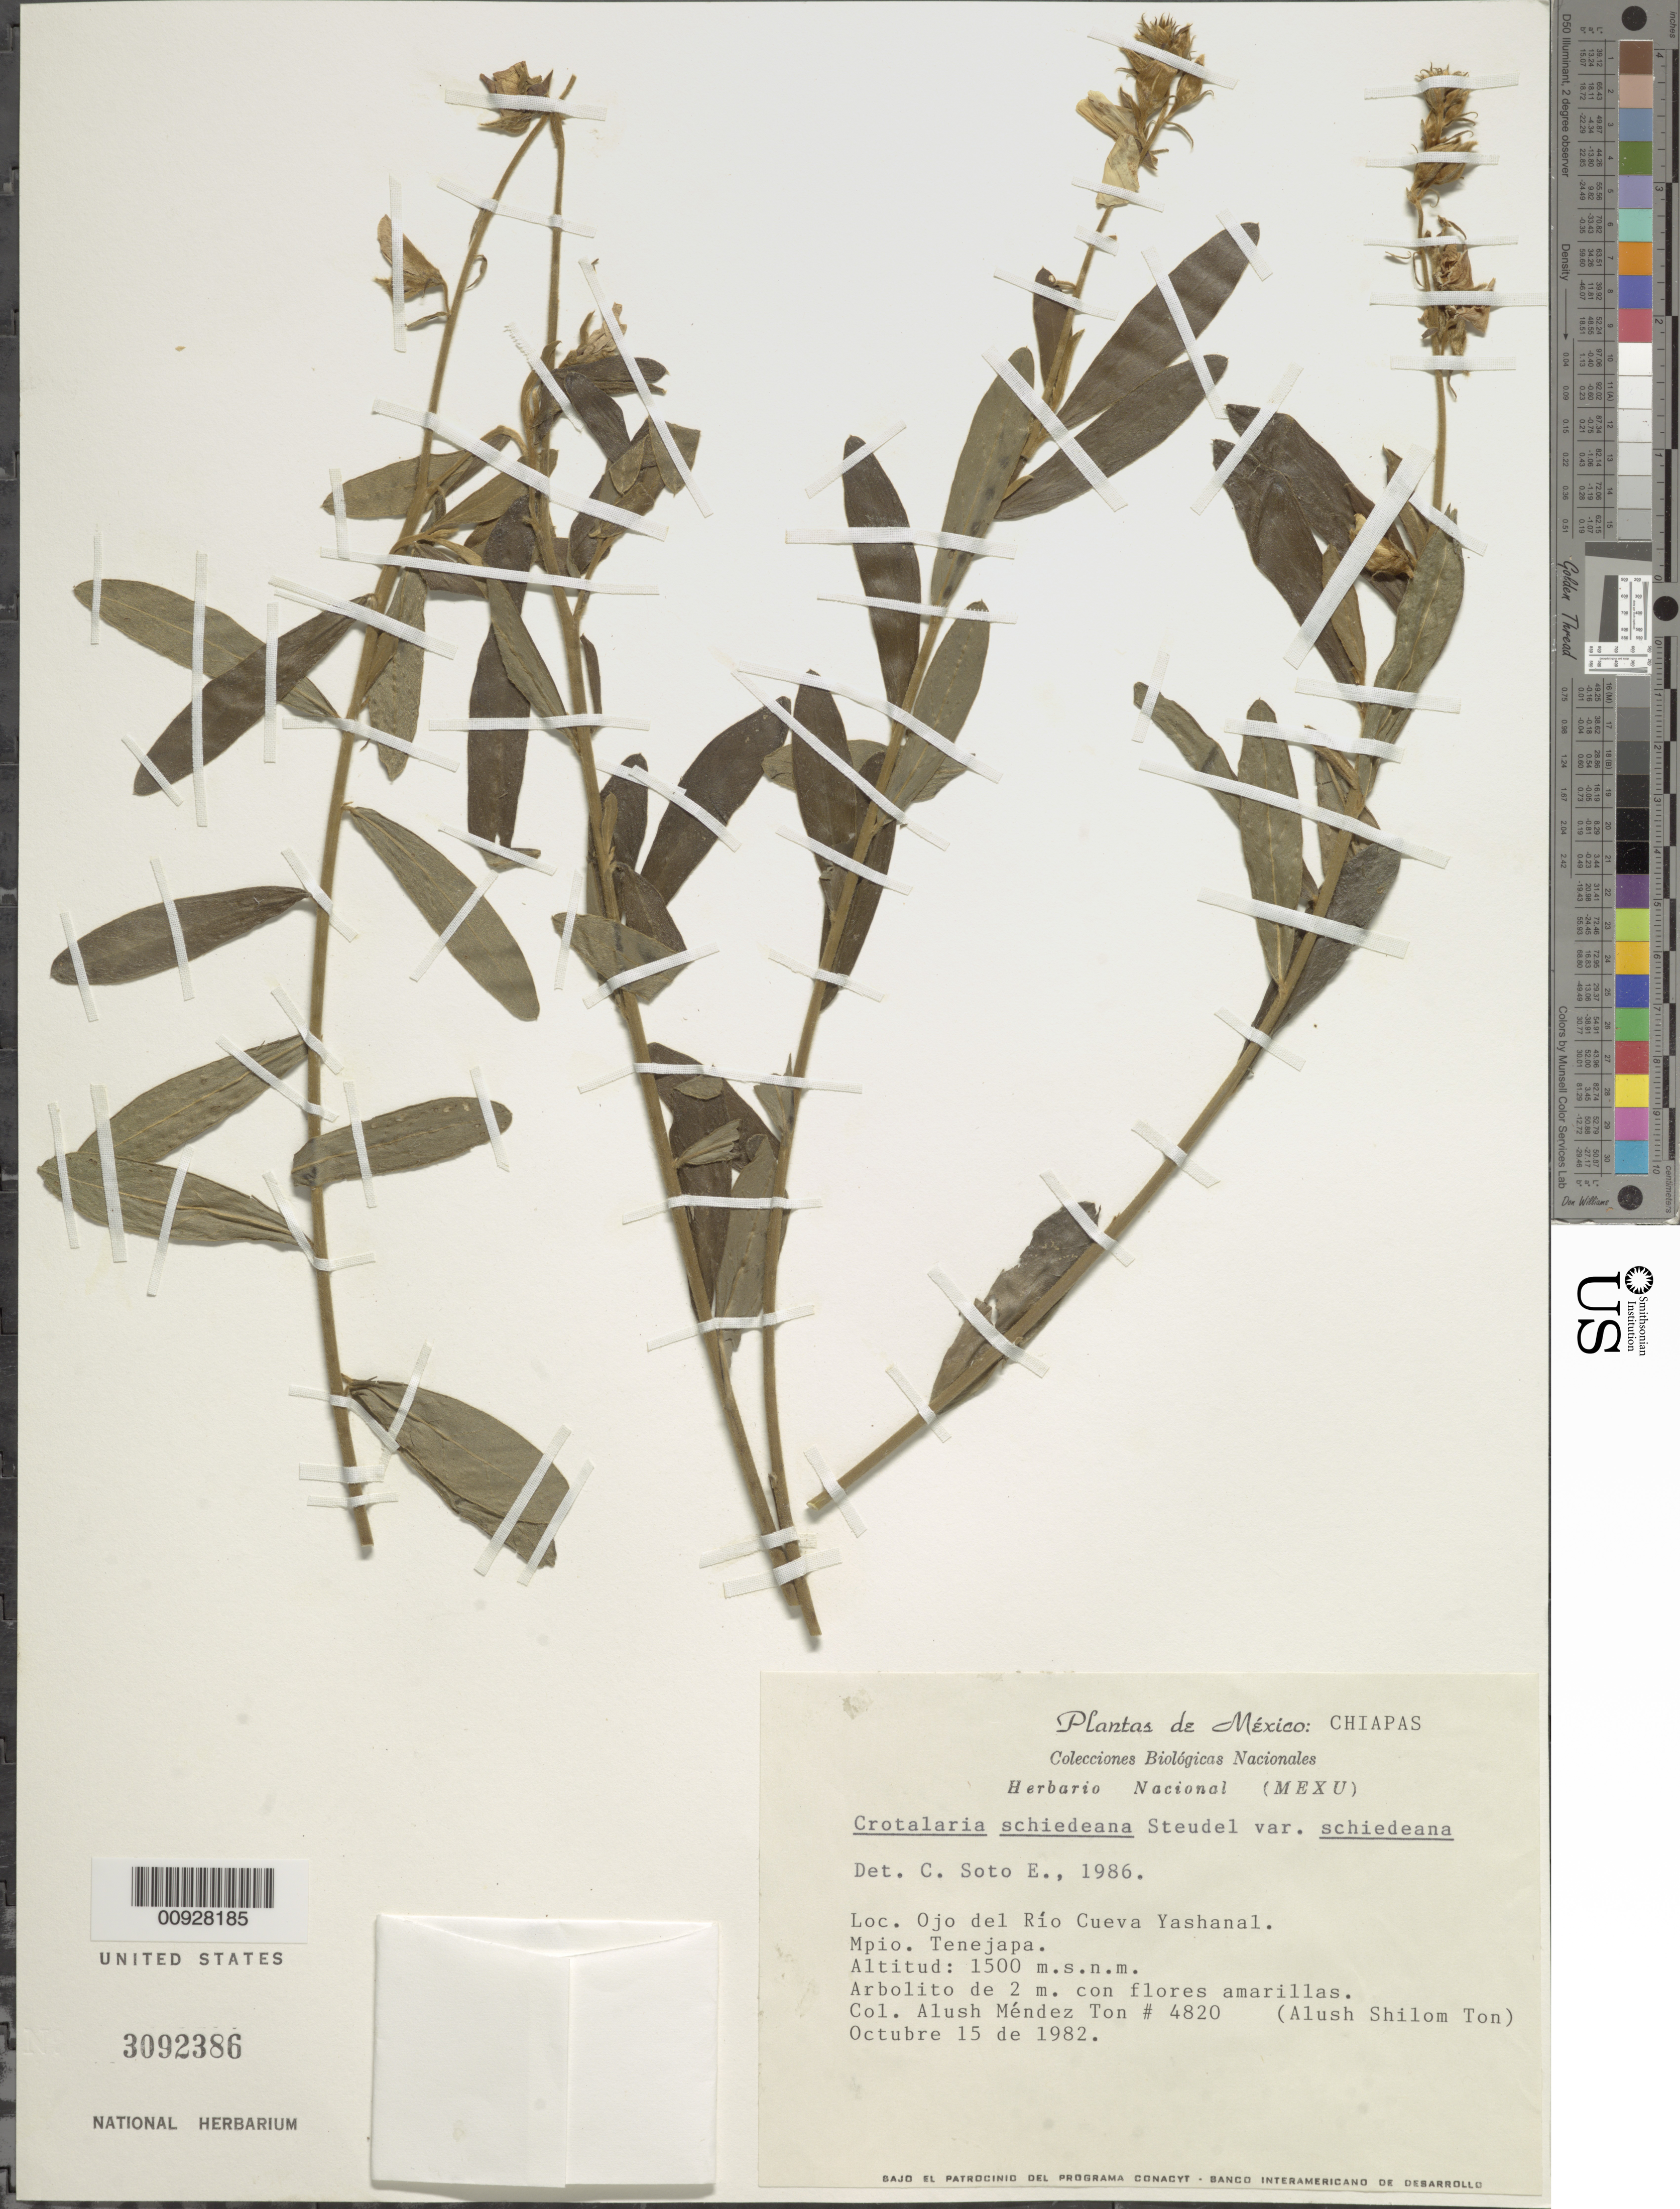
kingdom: Plantae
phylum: Tracheophyta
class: Magnoliopsida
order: Fabales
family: Fabaceae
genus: Crotalaria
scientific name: Crotalaria schiedeana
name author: Steud.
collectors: A. Méndez Ton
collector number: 4820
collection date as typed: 15 Oct 1982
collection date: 1982-10-15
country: Mexico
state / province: Chiapas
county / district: Tenejapa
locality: Ojo del Río Cueva Yashanal, Municipio Tenejapa, Chiapas.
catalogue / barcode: US 3092386